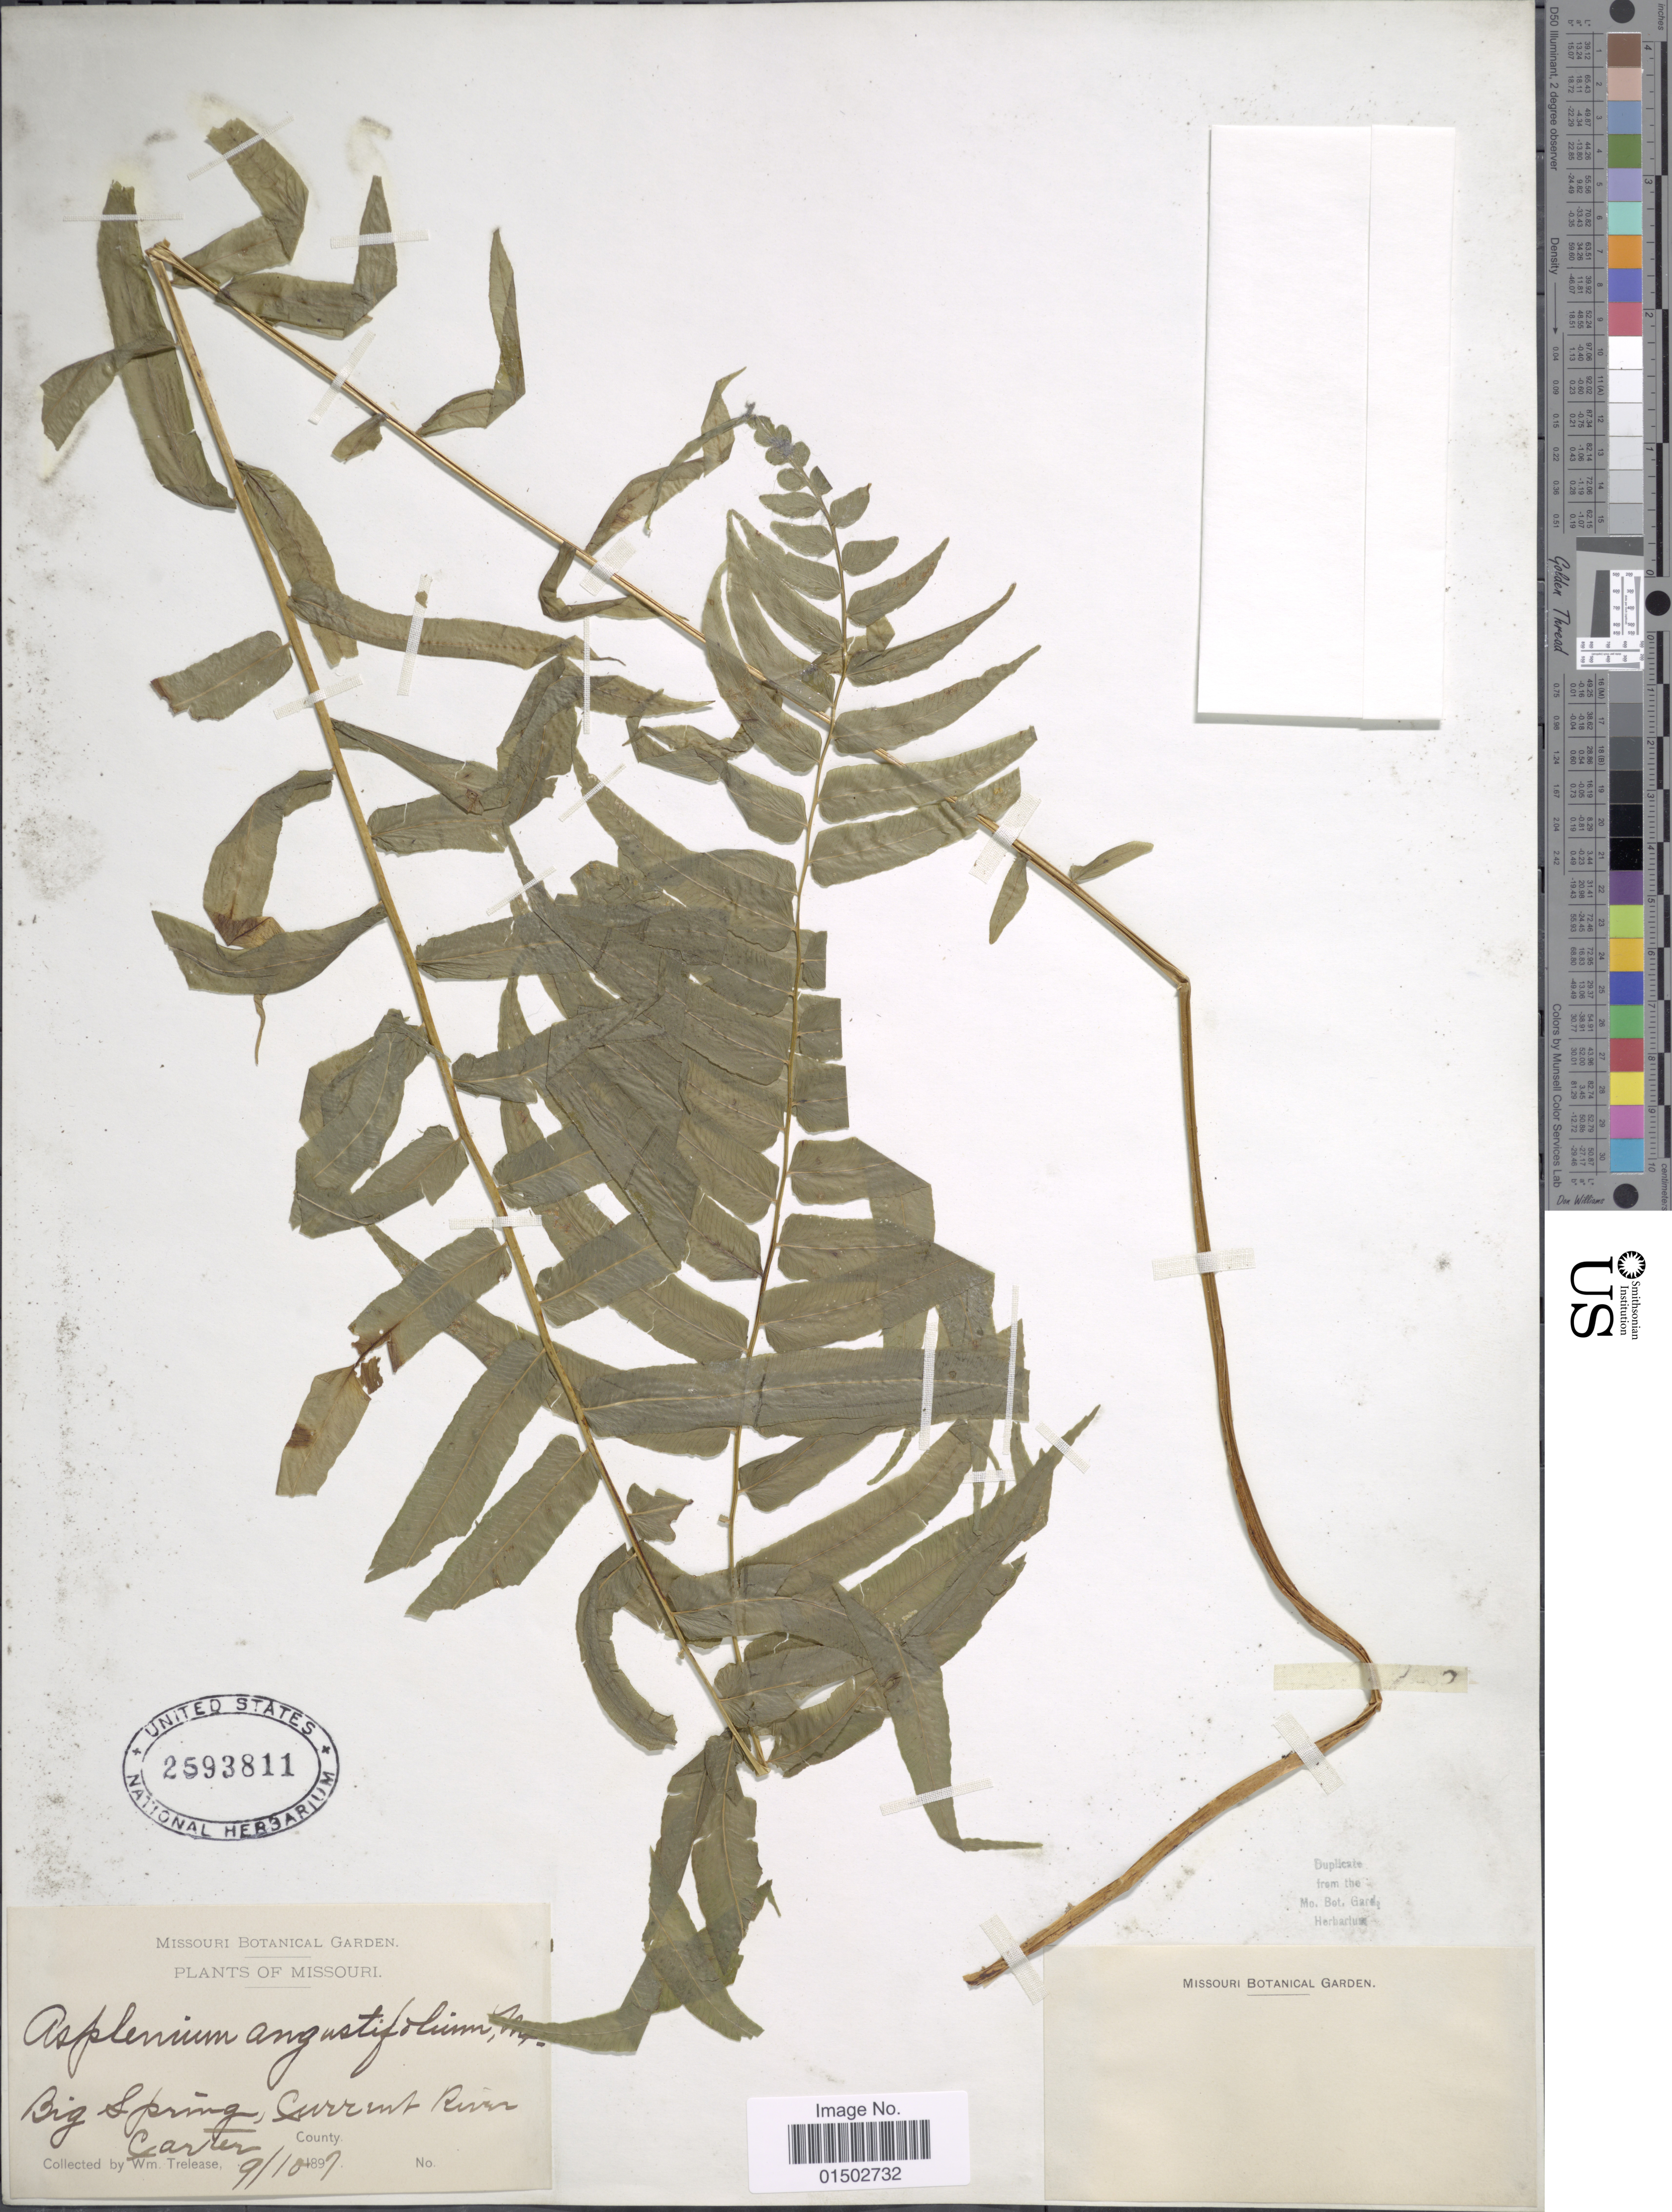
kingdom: Plantae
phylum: Tracheophyta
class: Polypodiopsida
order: Polypodiales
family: Diplaziopsidaceae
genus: Homalosorus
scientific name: Homalosorus pycnocarpos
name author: (Spreng.) Pic. Serm.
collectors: W. Trelease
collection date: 1897-09-10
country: United States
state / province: Missouri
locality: Big Spring, Current River, Carter County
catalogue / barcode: US 2593811